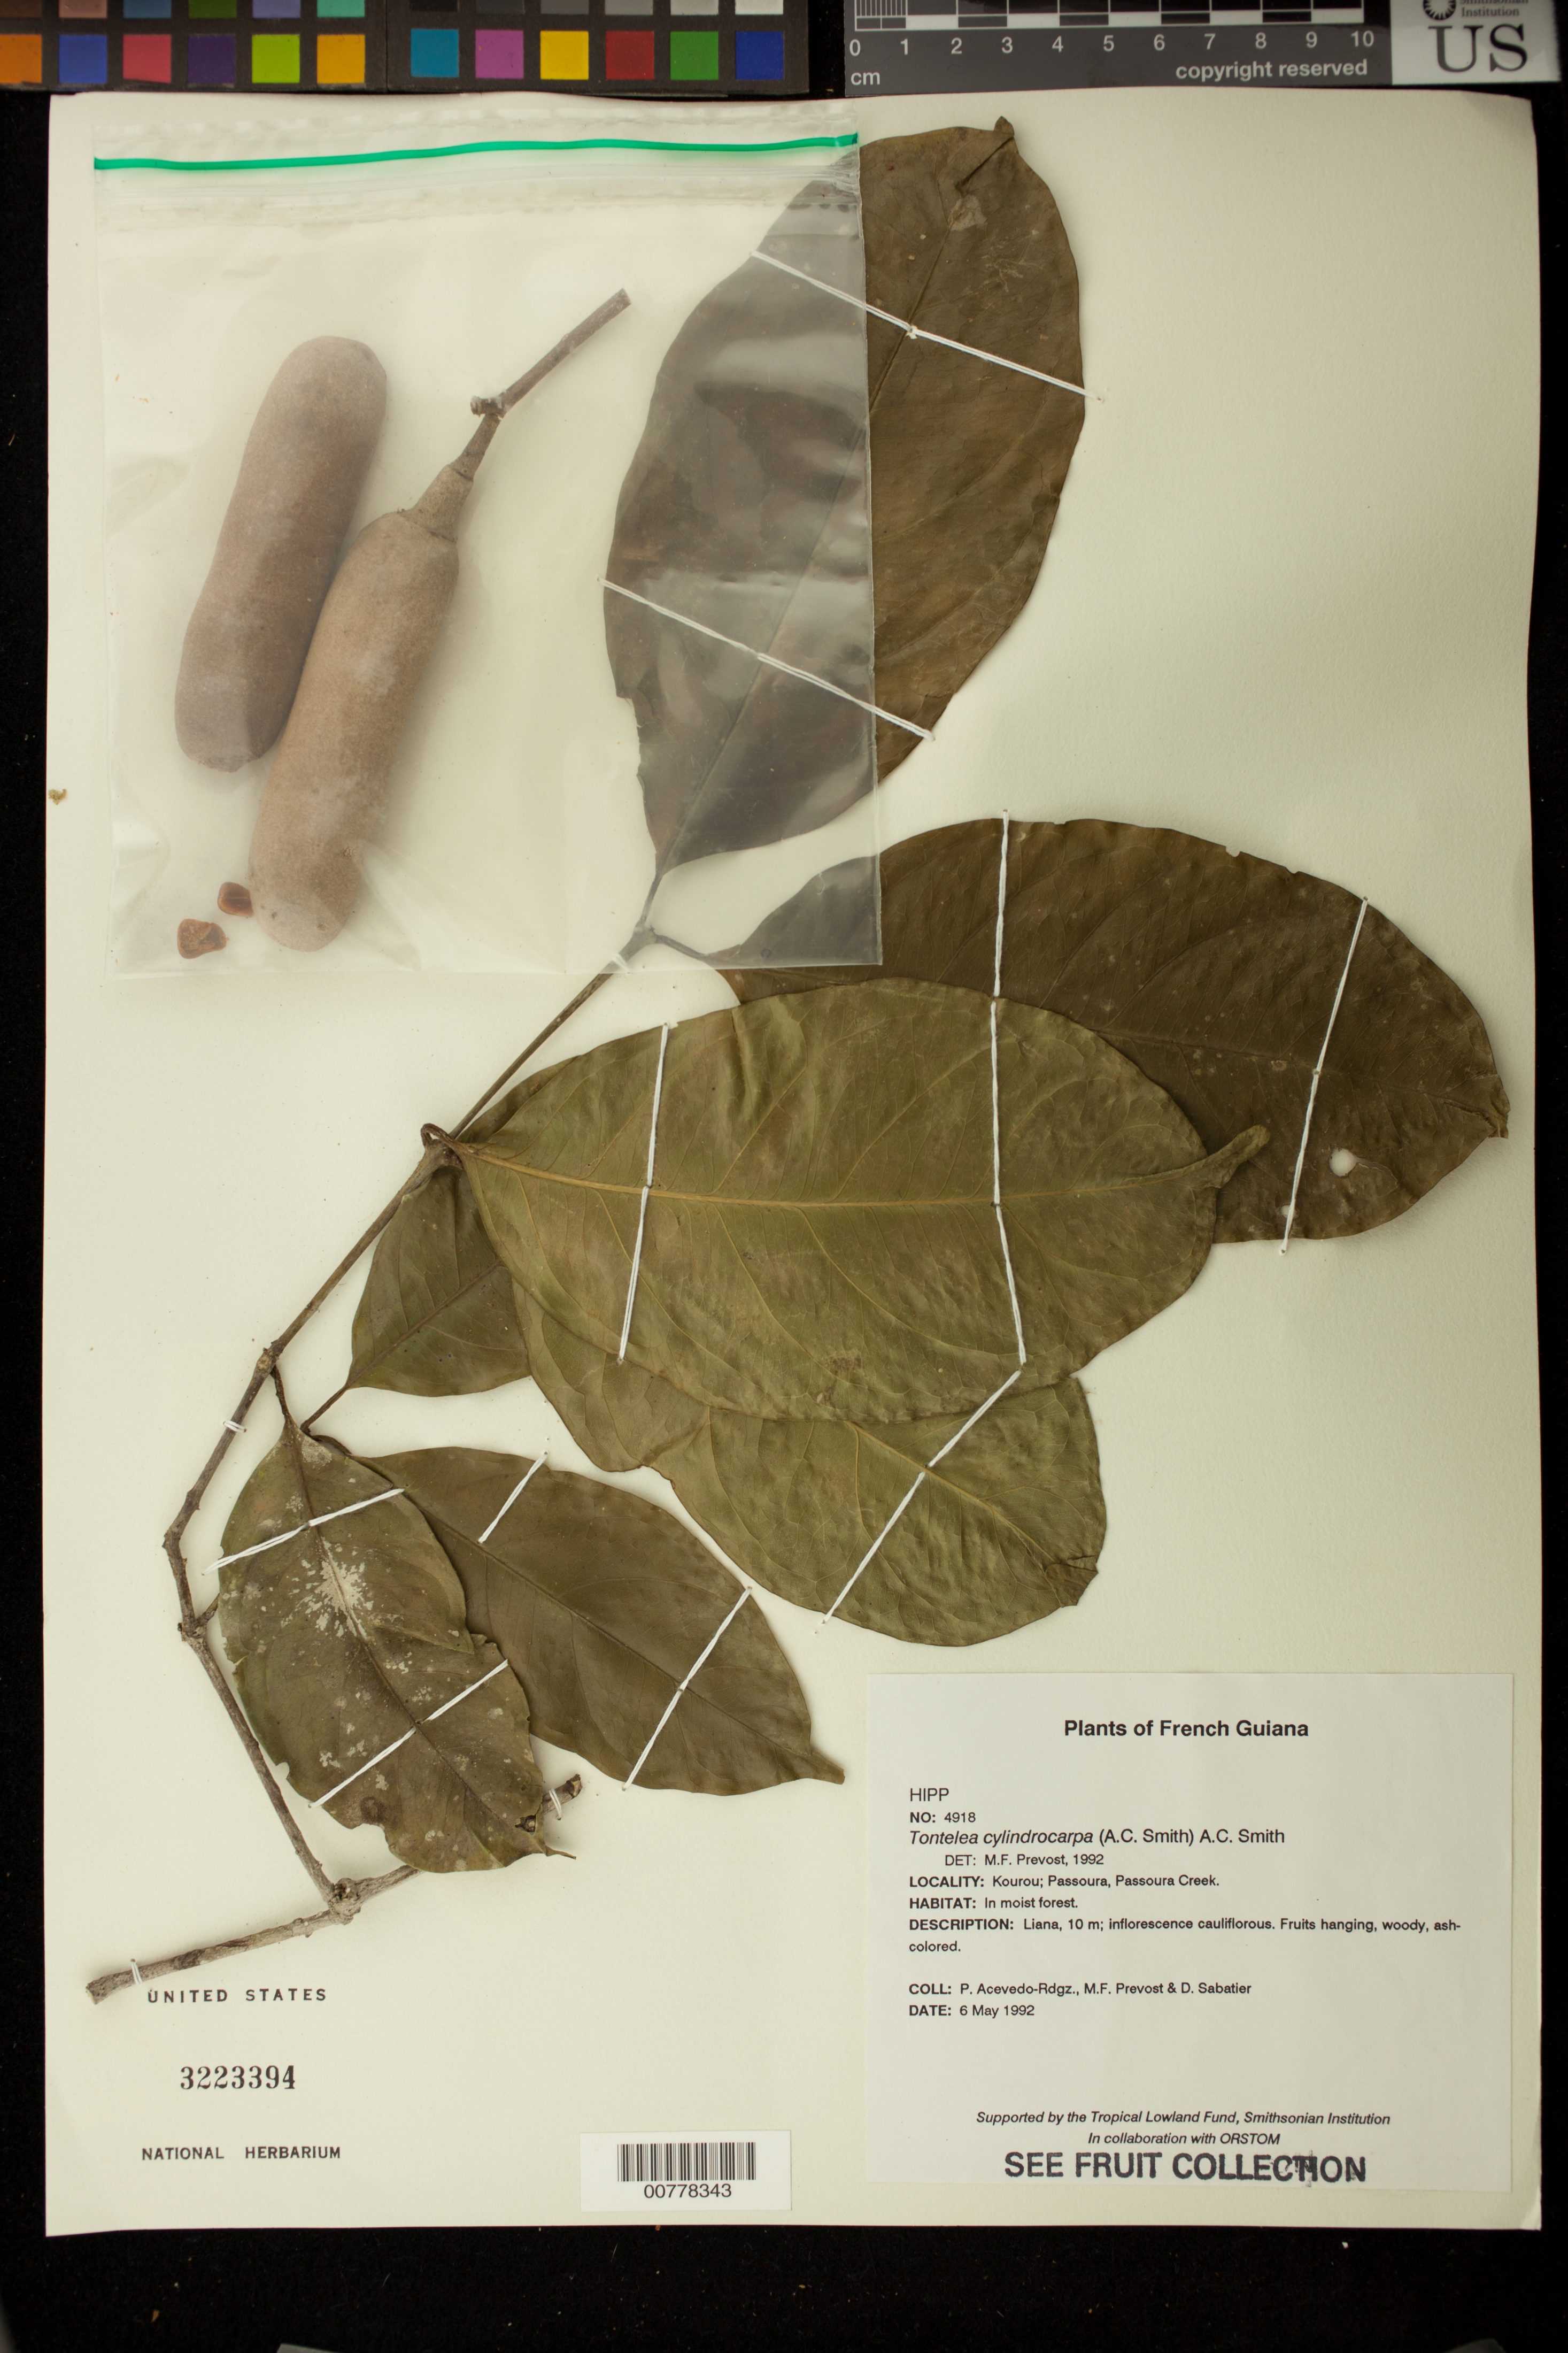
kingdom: Plantae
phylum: Tracheophyta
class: Magnoliopsida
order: Celastrales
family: Celastraceae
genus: Tontelea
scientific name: Tontelea cylindrocarpa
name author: (A.C. Sm.) A.C. Sm.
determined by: Prévost, M.-F.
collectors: P. Acevedo-Rodr., M.-F. Prévost & D. Sabatier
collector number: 4918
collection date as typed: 06 May 1992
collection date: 1992-05-06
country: French Guiana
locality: Kourou; Passoura, Passoura Creek.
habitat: In moist forest.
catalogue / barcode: US 3223394